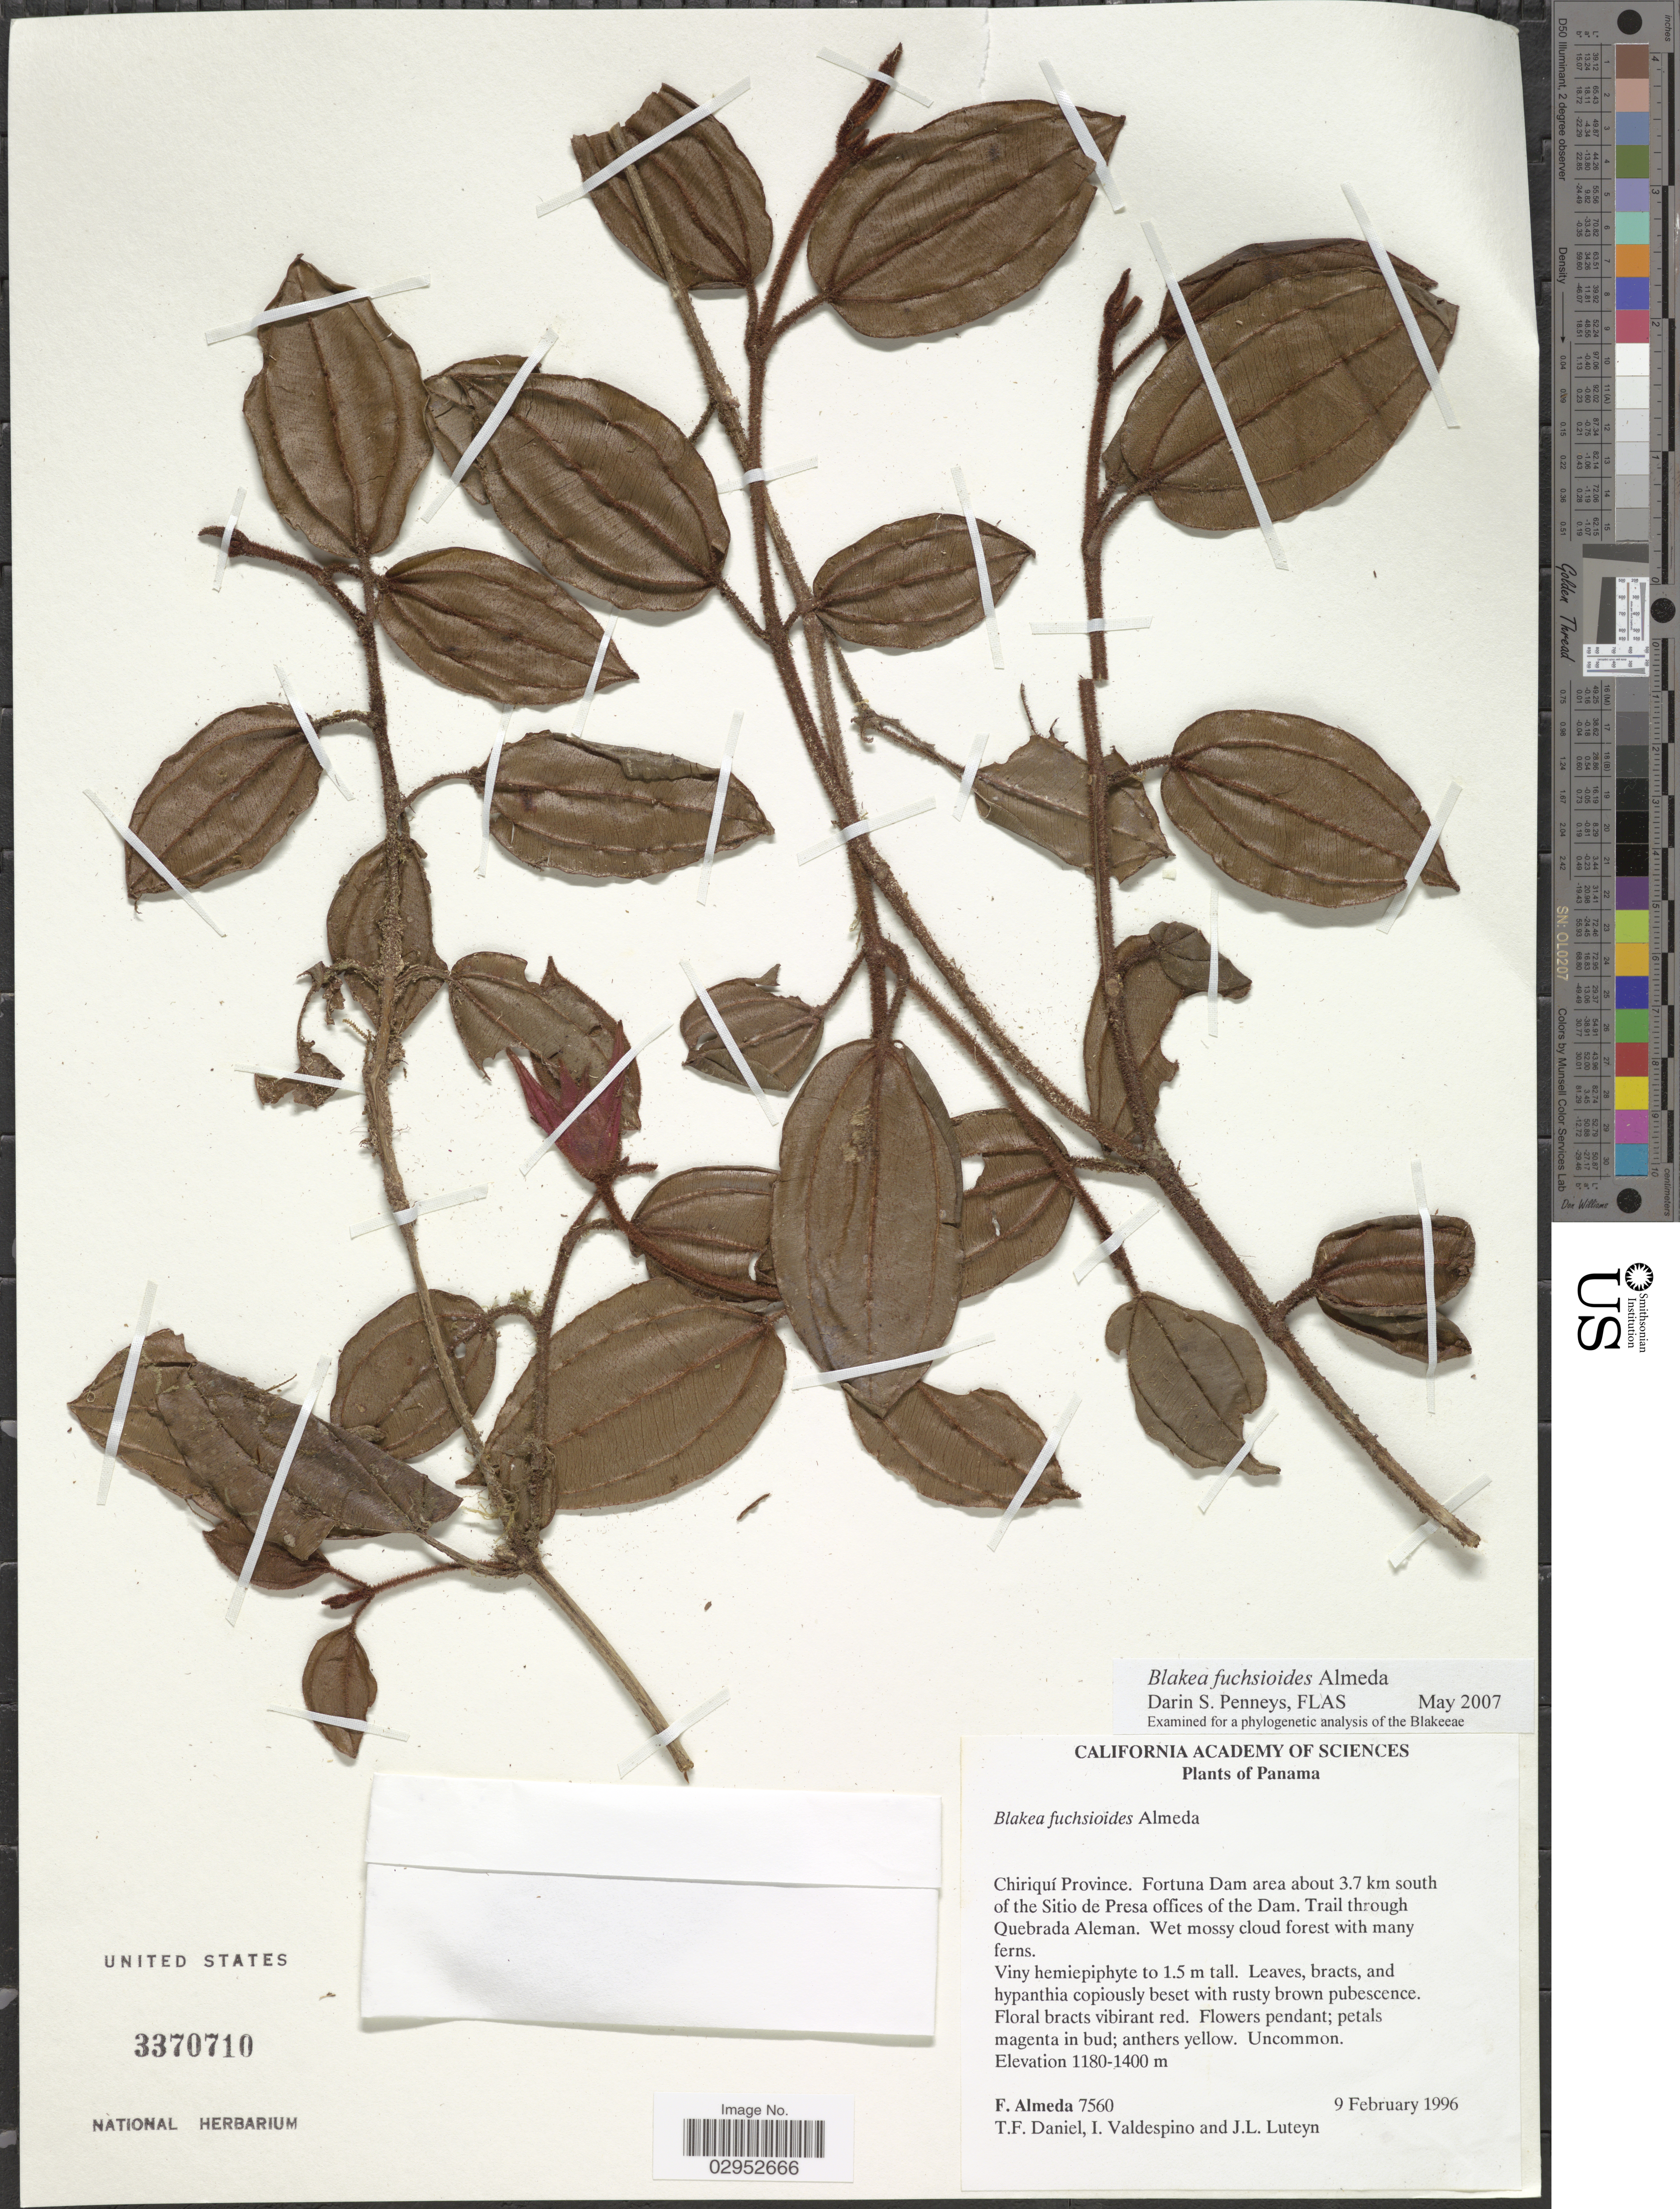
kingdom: Plantae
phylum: Tracheophyta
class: Magnoliopsida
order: Myrtales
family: Melastomataceae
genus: Blakea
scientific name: Blakea fuchsioides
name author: Almeda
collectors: F. Almeda, T. F. Daniel, I. Valdespino & J. Luteyn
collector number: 7560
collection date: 1996-02-09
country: Panama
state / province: Chiriqui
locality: Chiriquí Province. Fortuna Dam area about 3.7 km south of the Sitio de Presa offices of the Dam. Trail through Quebrada Aleman.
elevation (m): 1180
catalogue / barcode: US 3370710